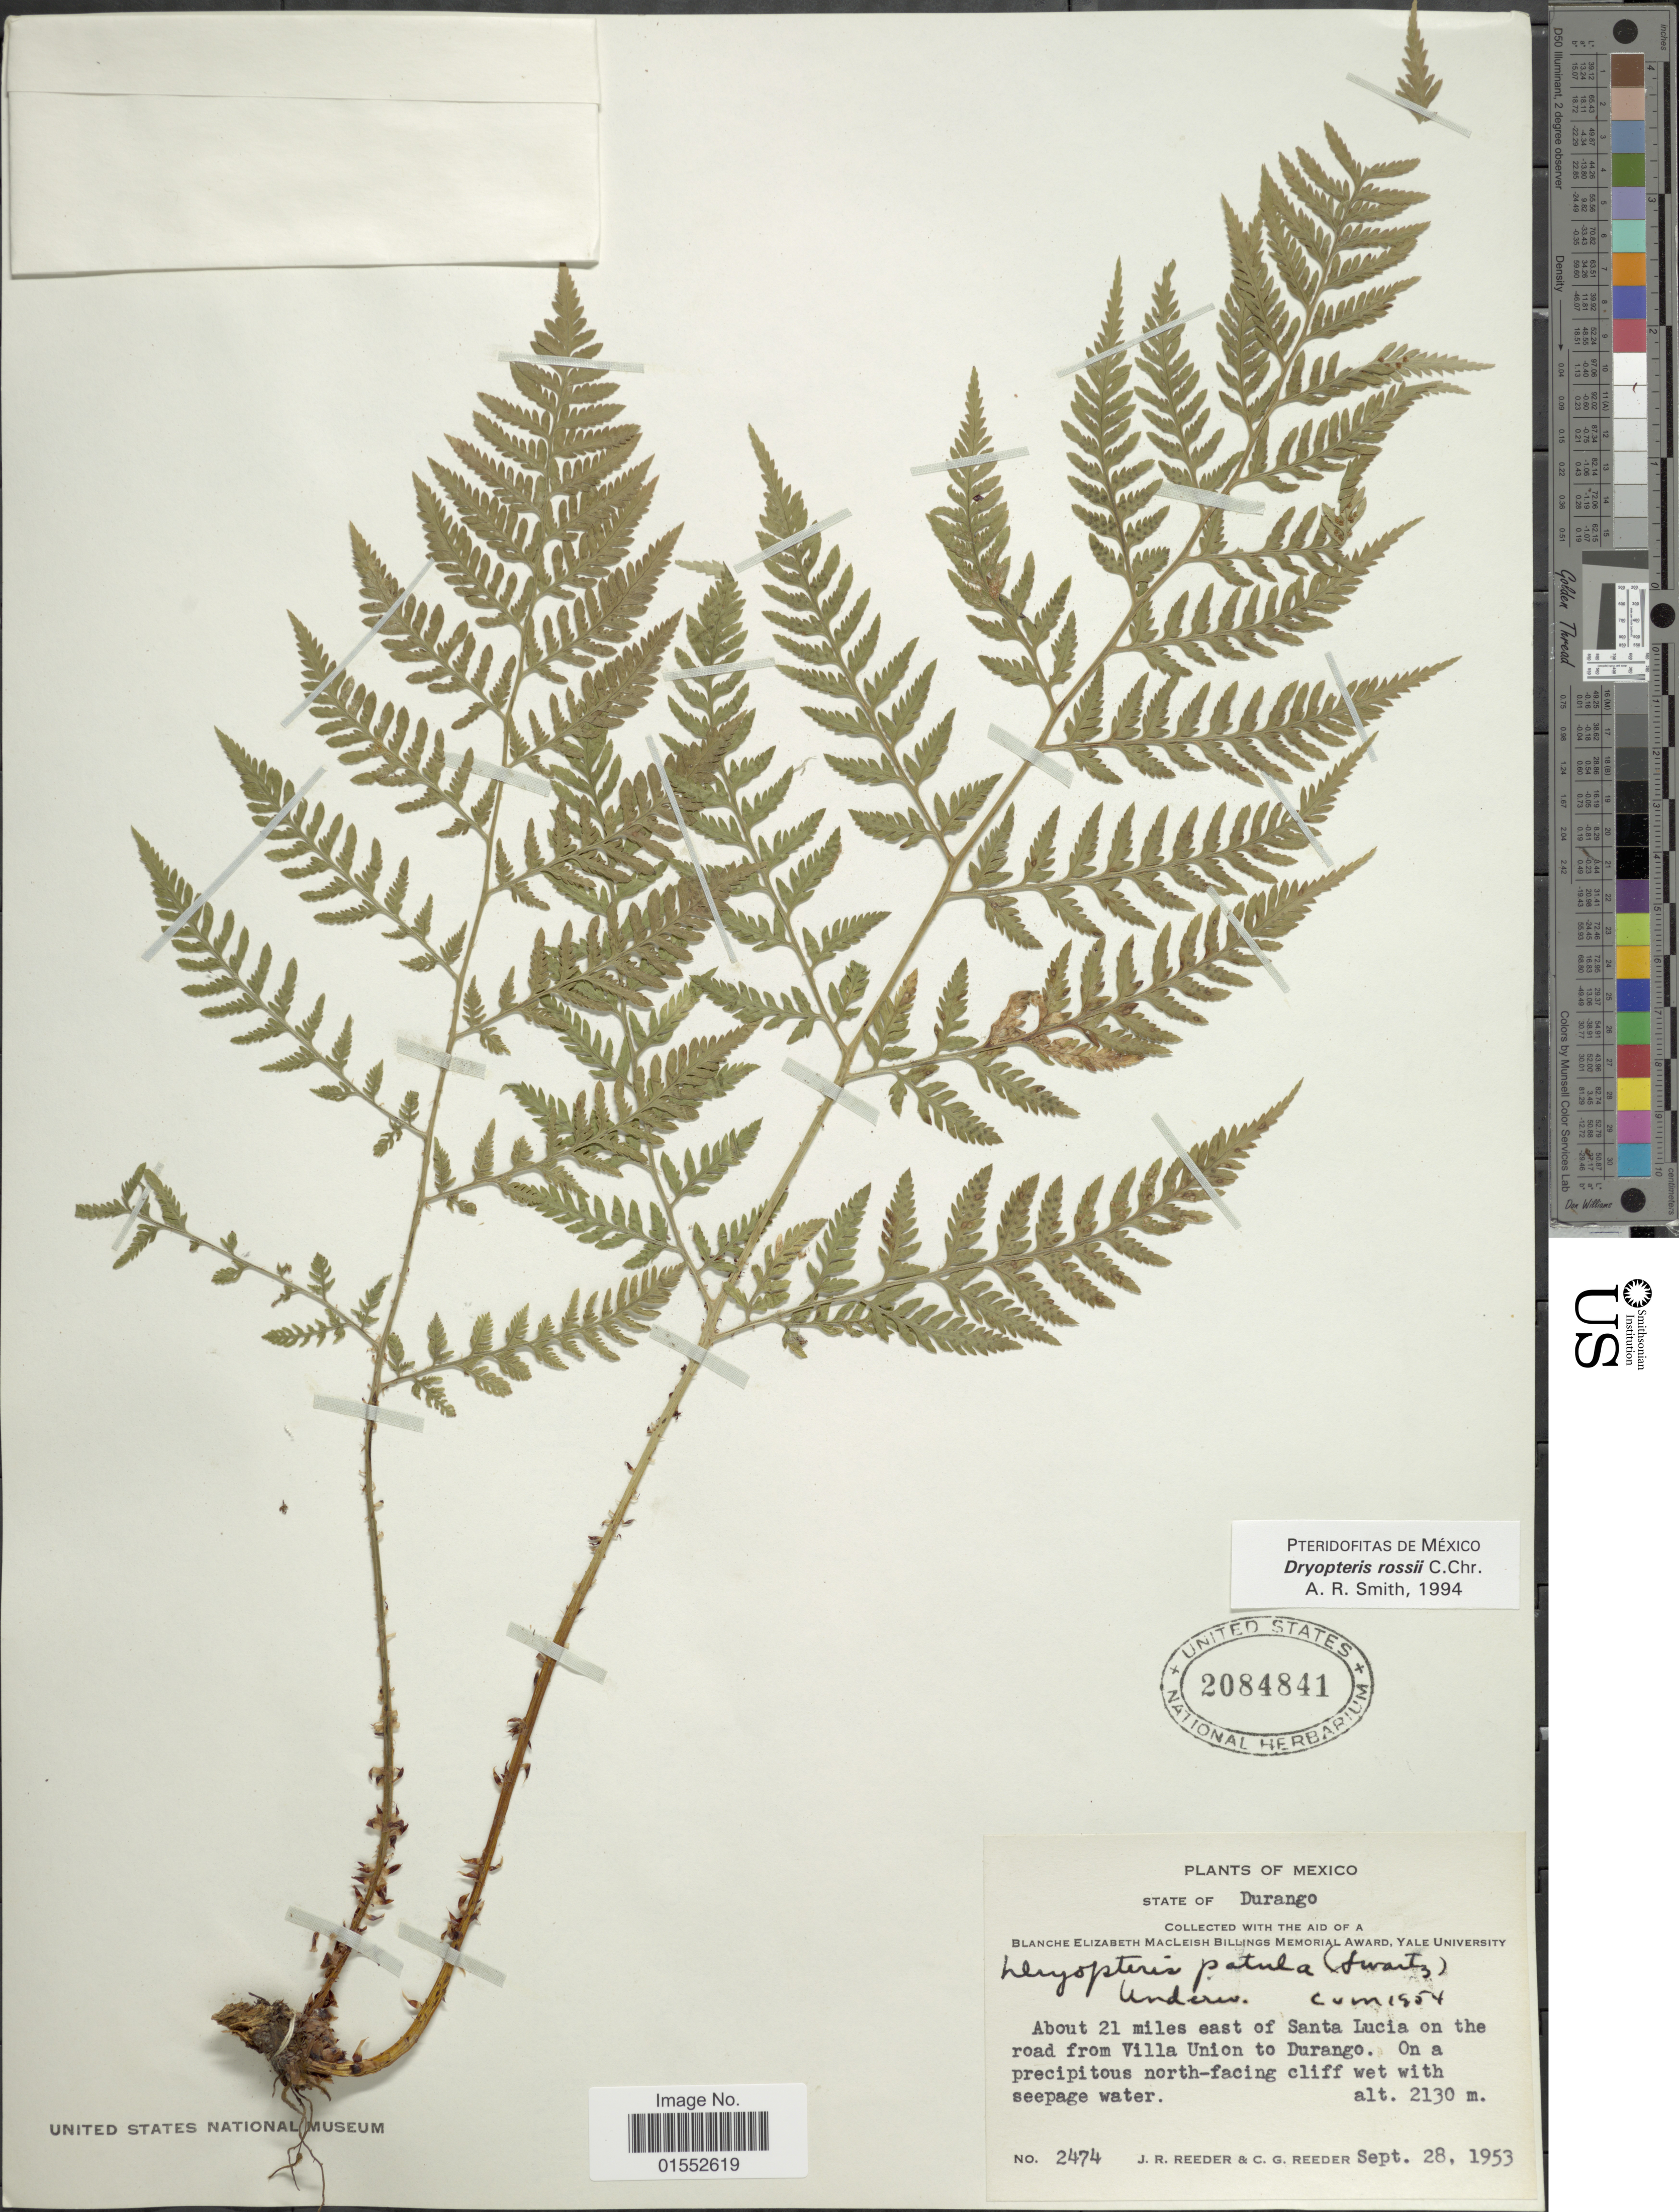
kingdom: Plantae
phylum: Tracheophyta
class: Polypodiopsida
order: Polypodiales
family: Dryopteridaceae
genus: Dryopteris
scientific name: Dryopteris rossii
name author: C. Chr.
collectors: J. R. Reeder & C. G. Reeder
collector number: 2474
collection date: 1953-09-28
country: Mexico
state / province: Durango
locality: About 21 miles east of Santa Lucia on the road from Villa Union to Durango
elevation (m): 2130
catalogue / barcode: US 2084841